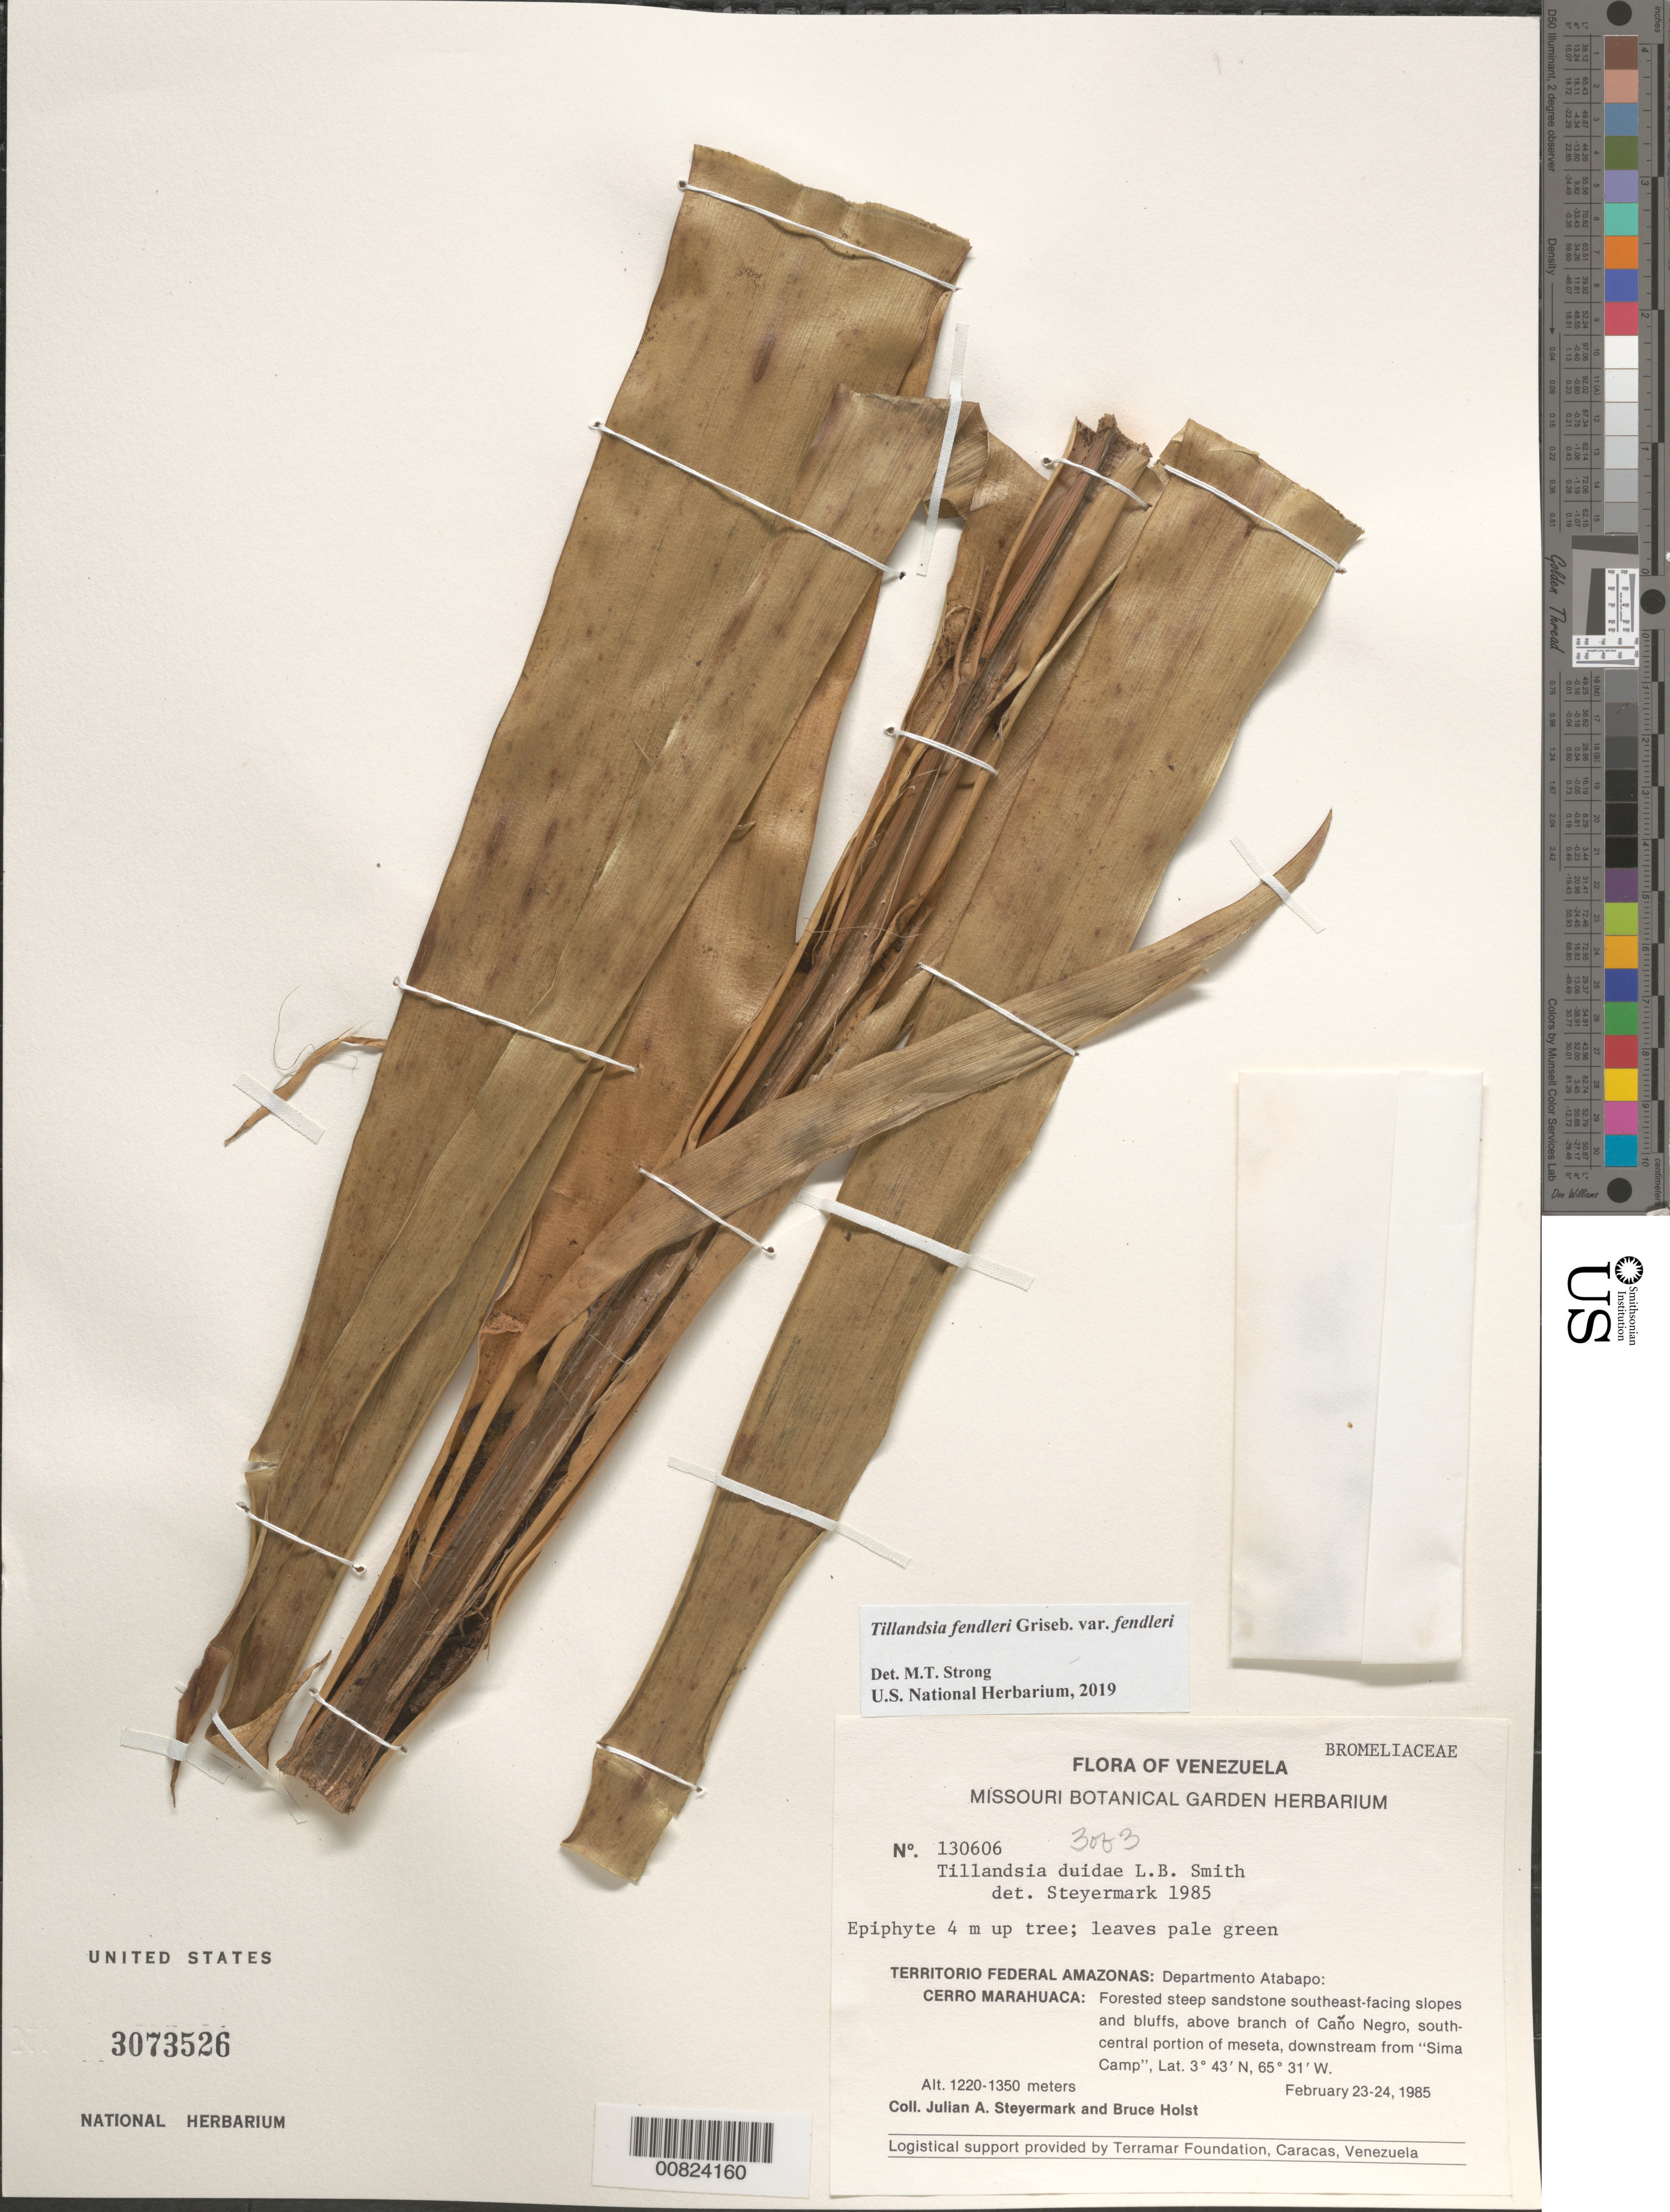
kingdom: Plantae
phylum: Tracheophyta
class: Liliopsida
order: Poales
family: Bromeliaceae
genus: Tillandsia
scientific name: Tillandsia fendleri var. fendleri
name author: Griseb.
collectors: J. Steyermark & B. Holst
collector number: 130606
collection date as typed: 23-Feb-85 to 24-Feb-85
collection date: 1985-02-23/1985-02-24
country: Venezuela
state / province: Amazonas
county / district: Atabapo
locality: Cerro Marahuaca; above branch of Caño Negro, South-central portion of Mesenta, downstream from "Sima Camp"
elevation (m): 1220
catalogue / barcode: US 3073526